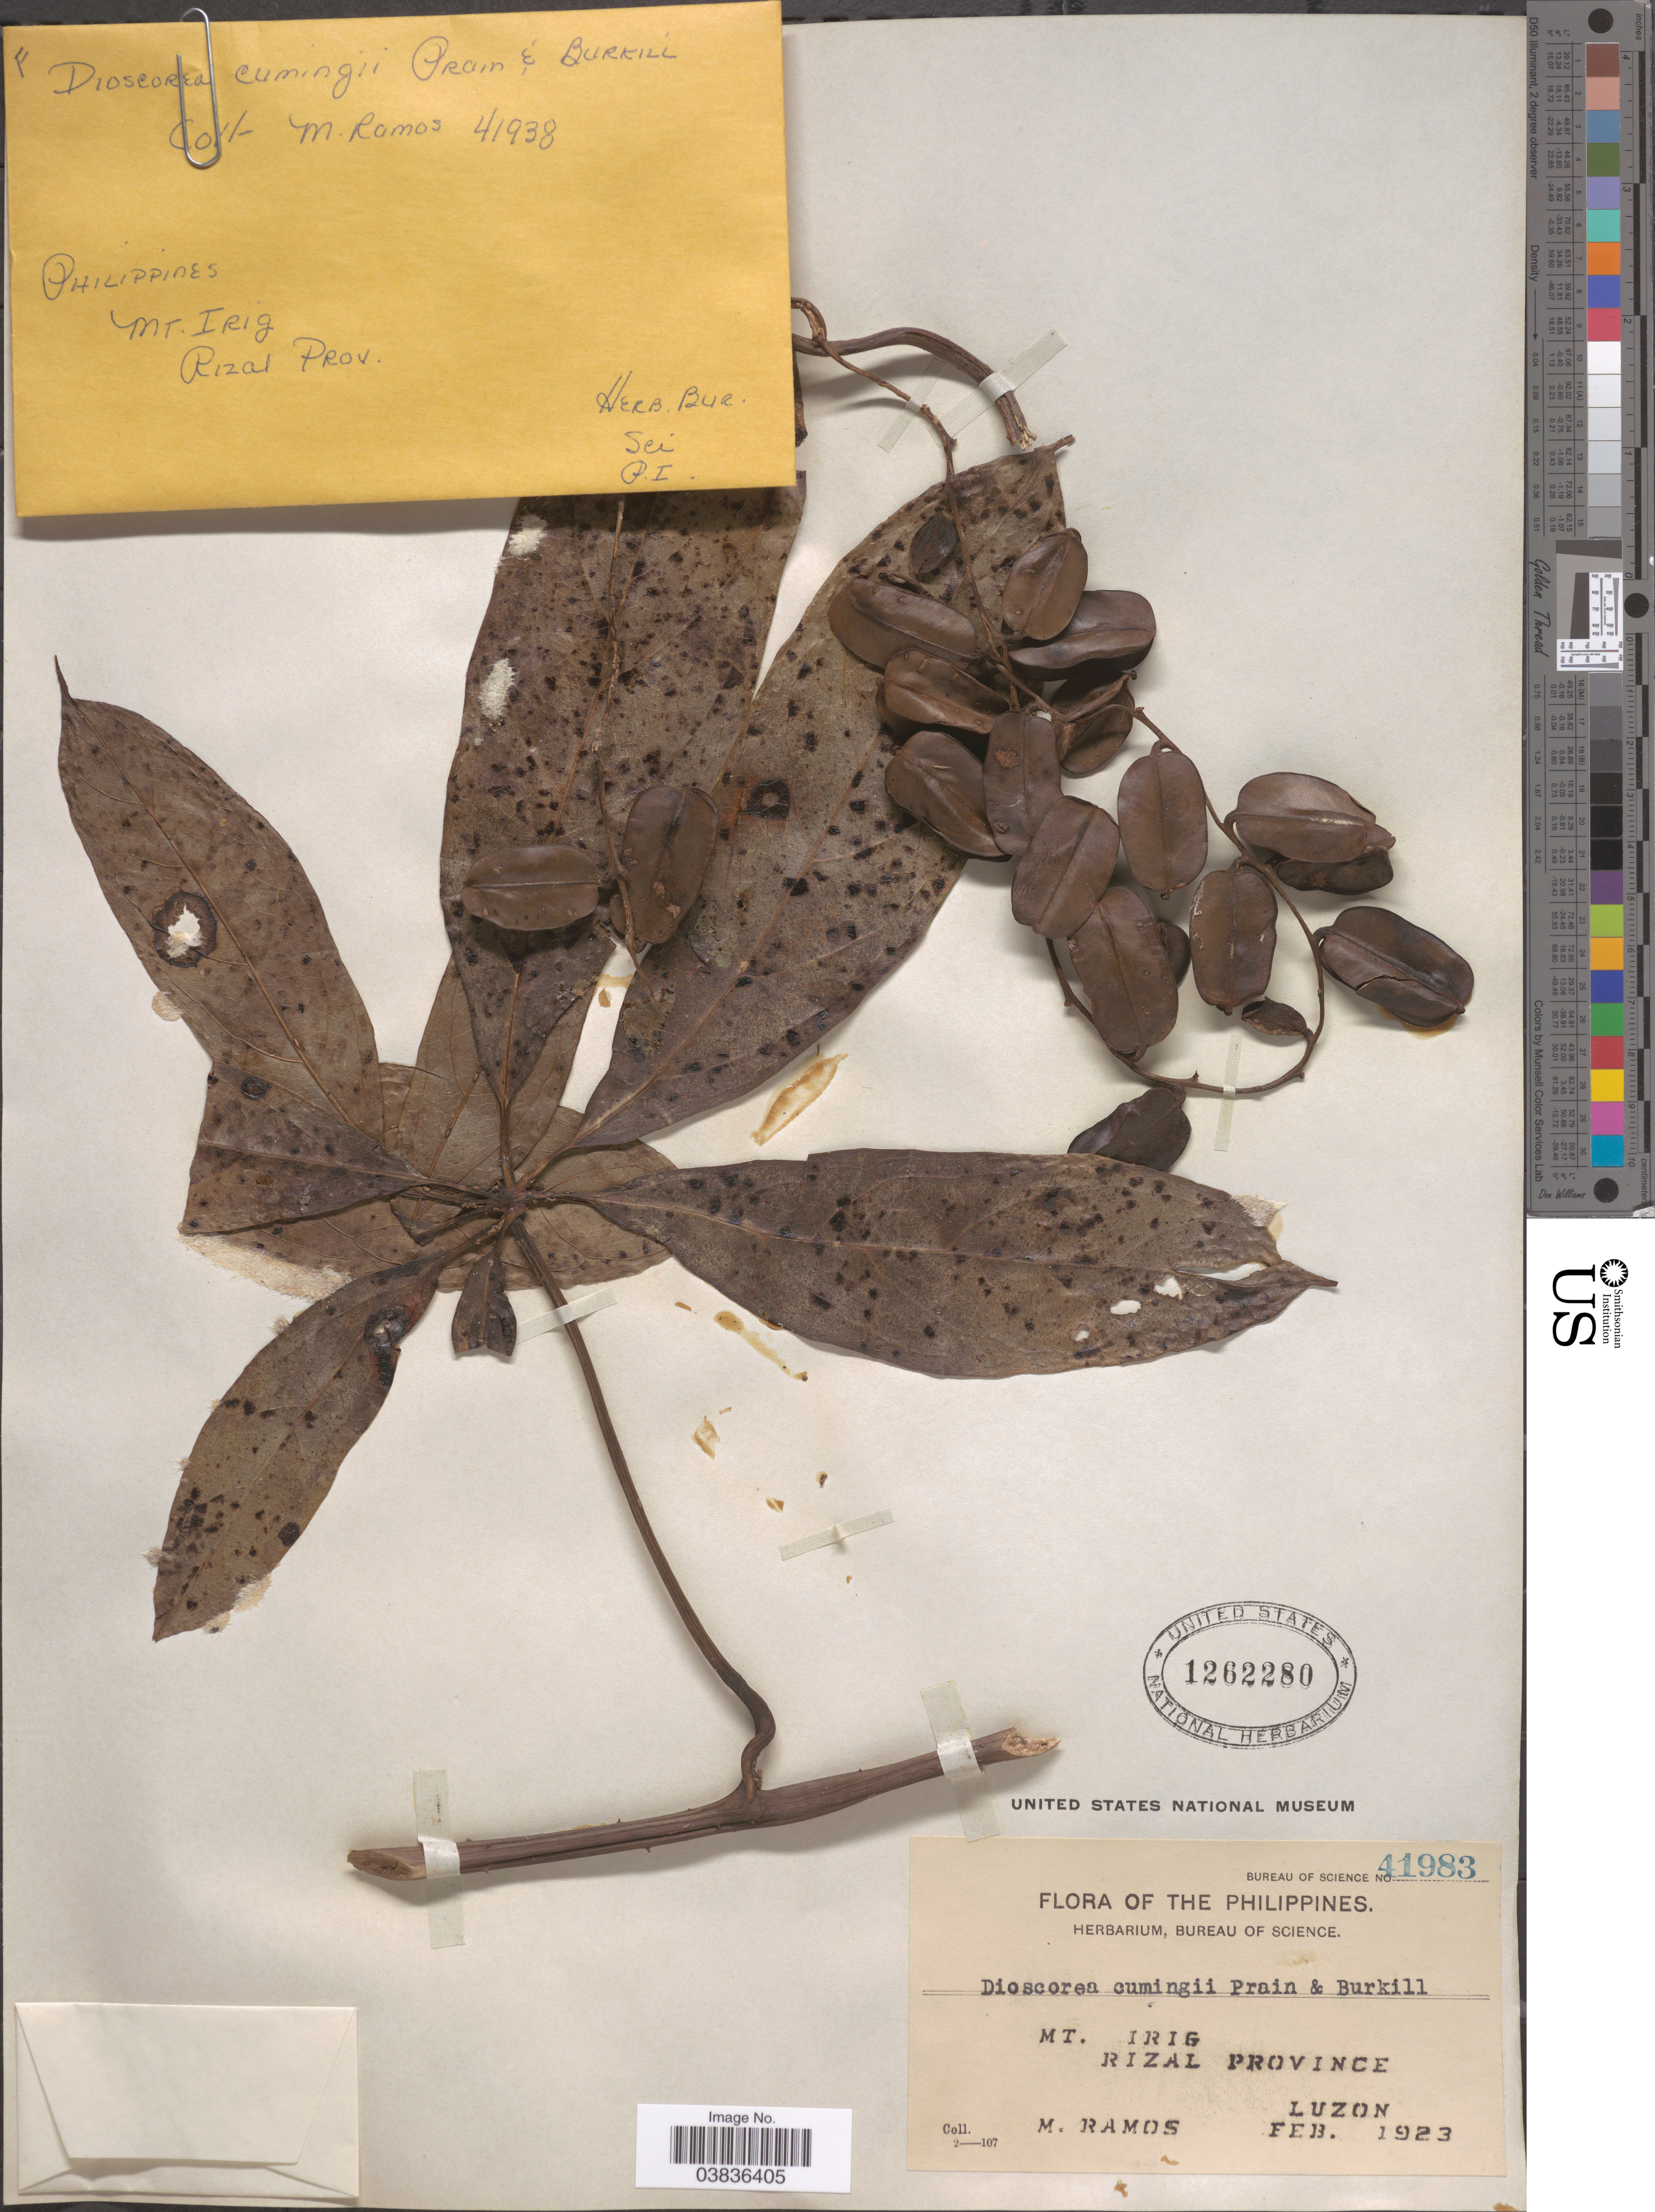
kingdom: Plantae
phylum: Tracheophyta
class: Liliopsida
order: Dioscoreales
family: Dioscoreaceae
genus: Dioscorea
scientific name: Dioscorea cumingii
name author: Prain & Burkill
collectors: M. Ramos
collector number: Bureau of Science 41983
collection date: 1923-02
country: Philippines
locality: Mt. Irig. Rizal Province. Luzon.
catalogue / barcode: US 1262280